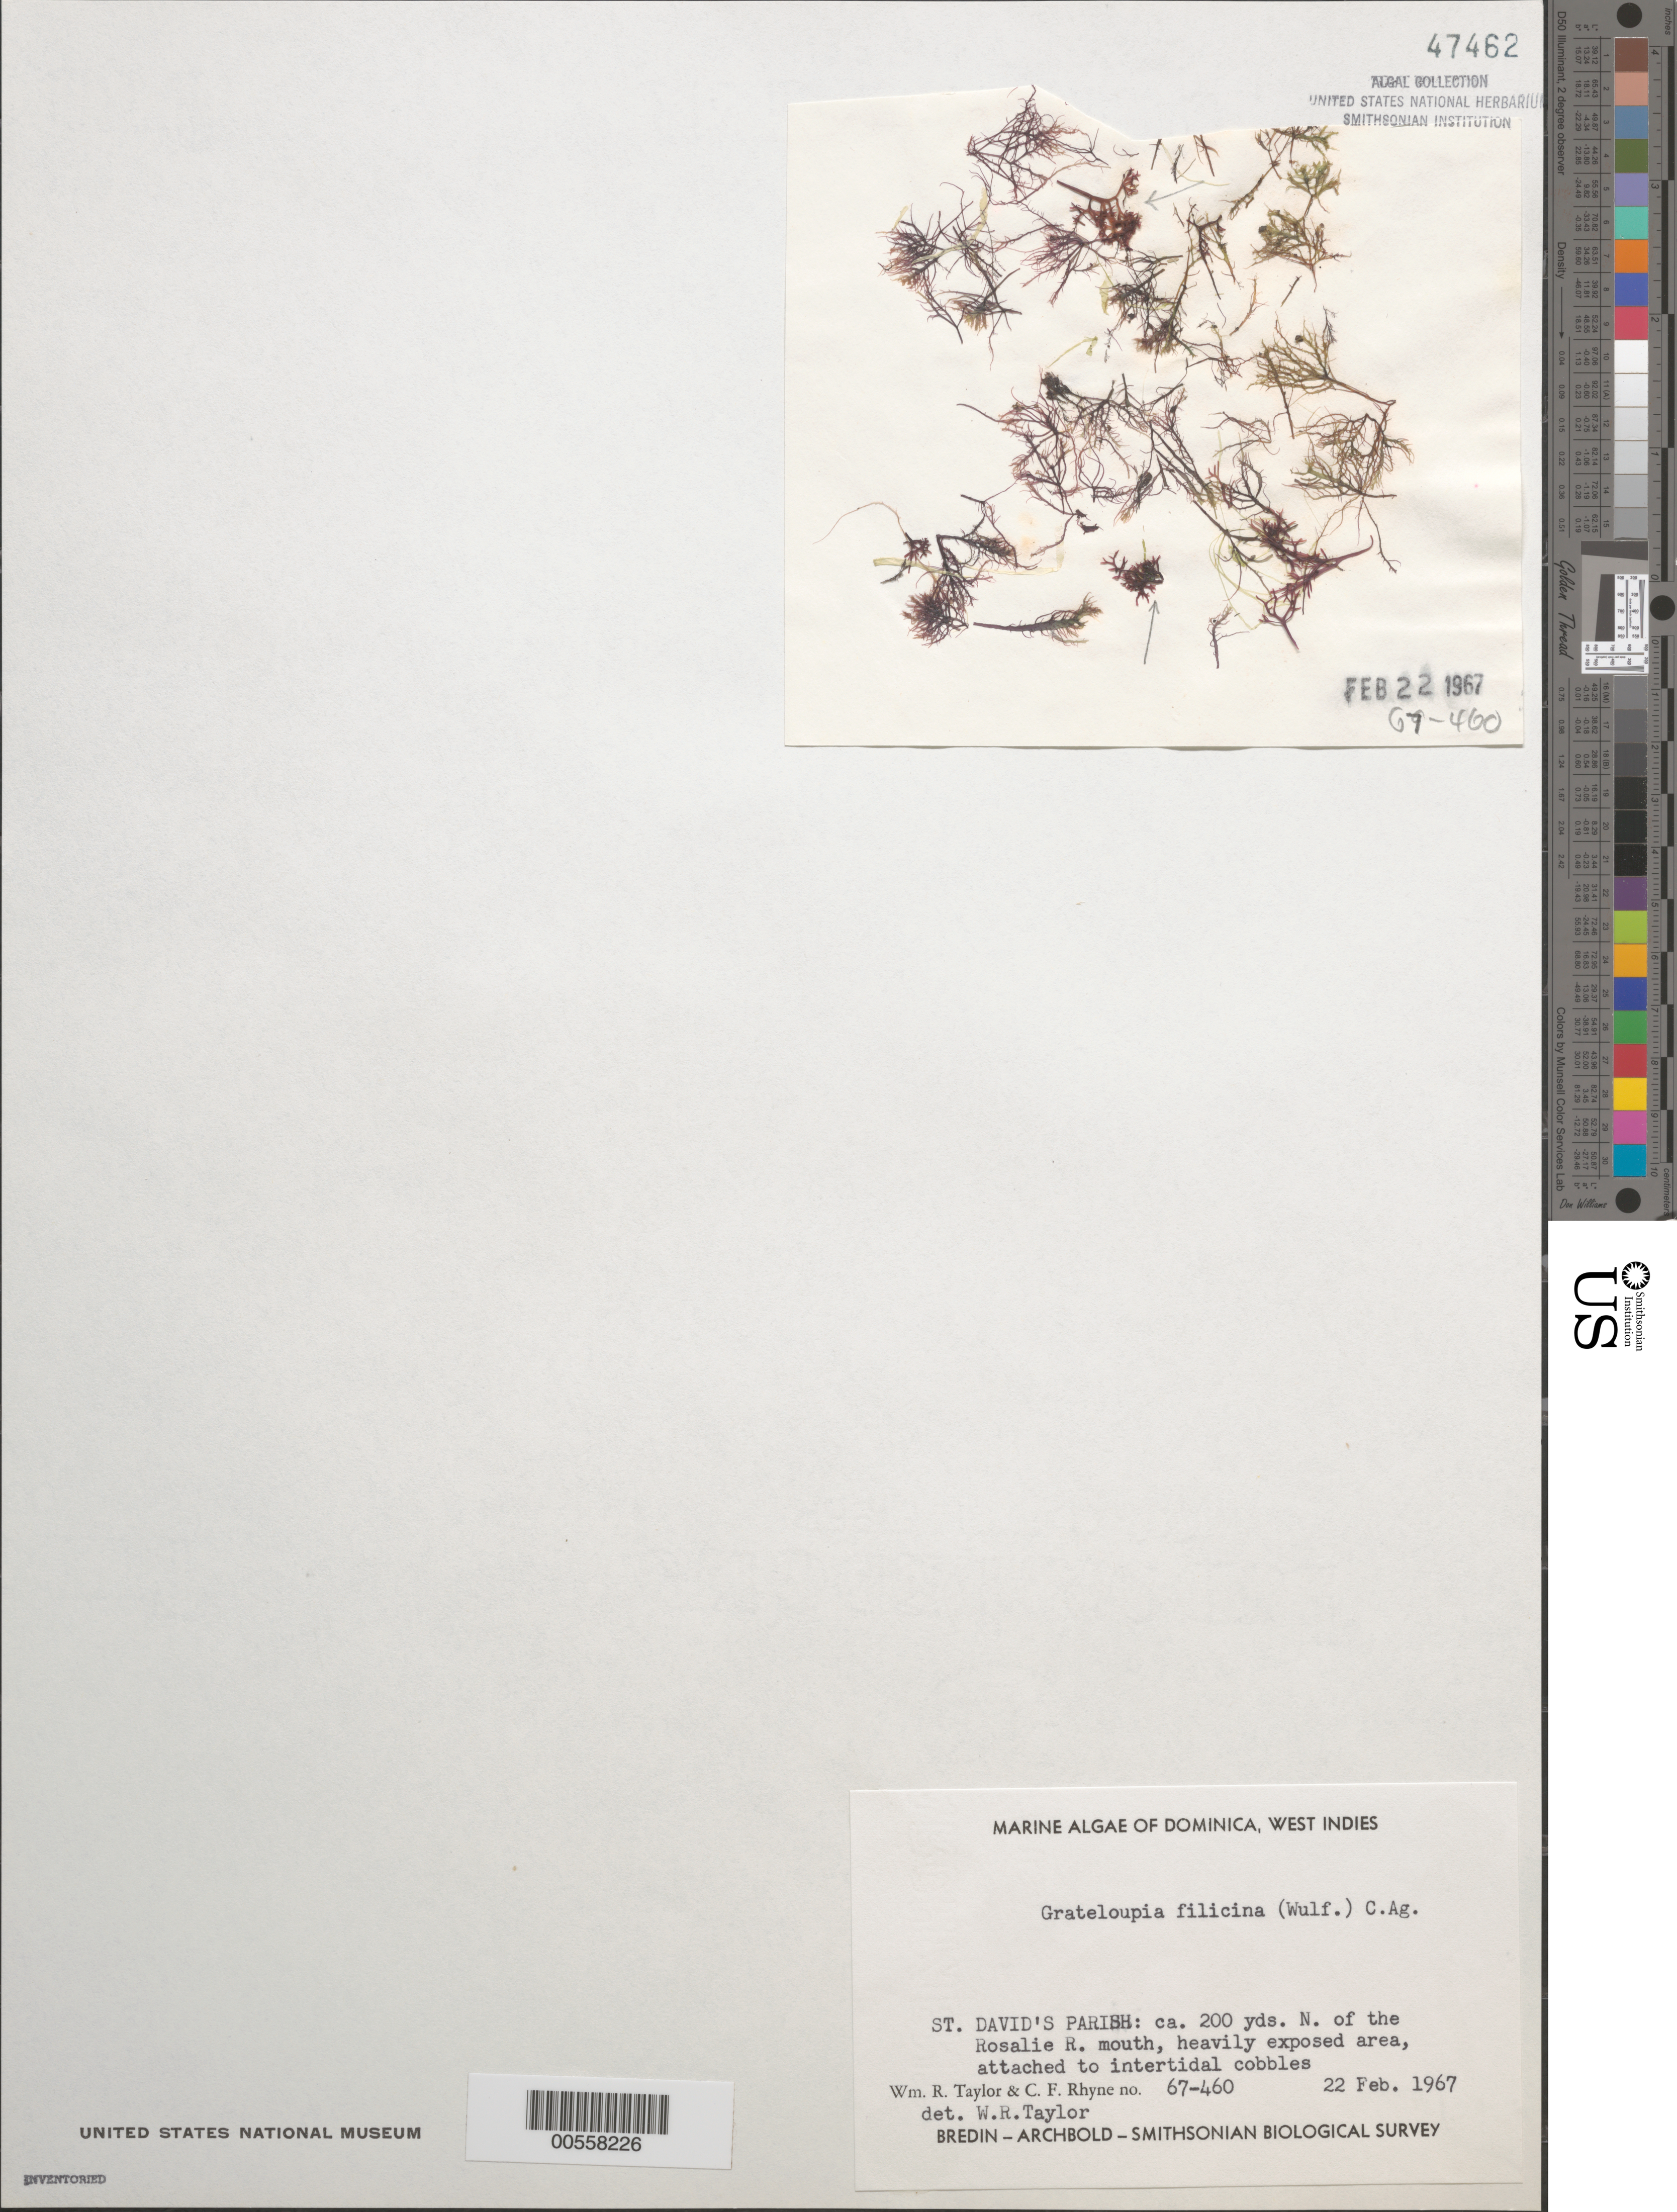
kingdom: Plantae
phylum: Rhodophyta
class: Florideophyceae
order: Halymeniales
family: Halymeniaceae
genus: Grateloupia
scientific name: Grateloupia filicina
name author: (J.V.Lamouroux) C. Agardh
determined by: Taylor, William R.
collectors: W. R. Taylor & C. Rhyne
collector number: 67-460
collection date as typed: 22 Feb 1967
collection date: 1967-02-22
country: Dominica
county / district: St. David's Parish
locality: North of Rosalie River mouth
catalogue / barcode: US 47462